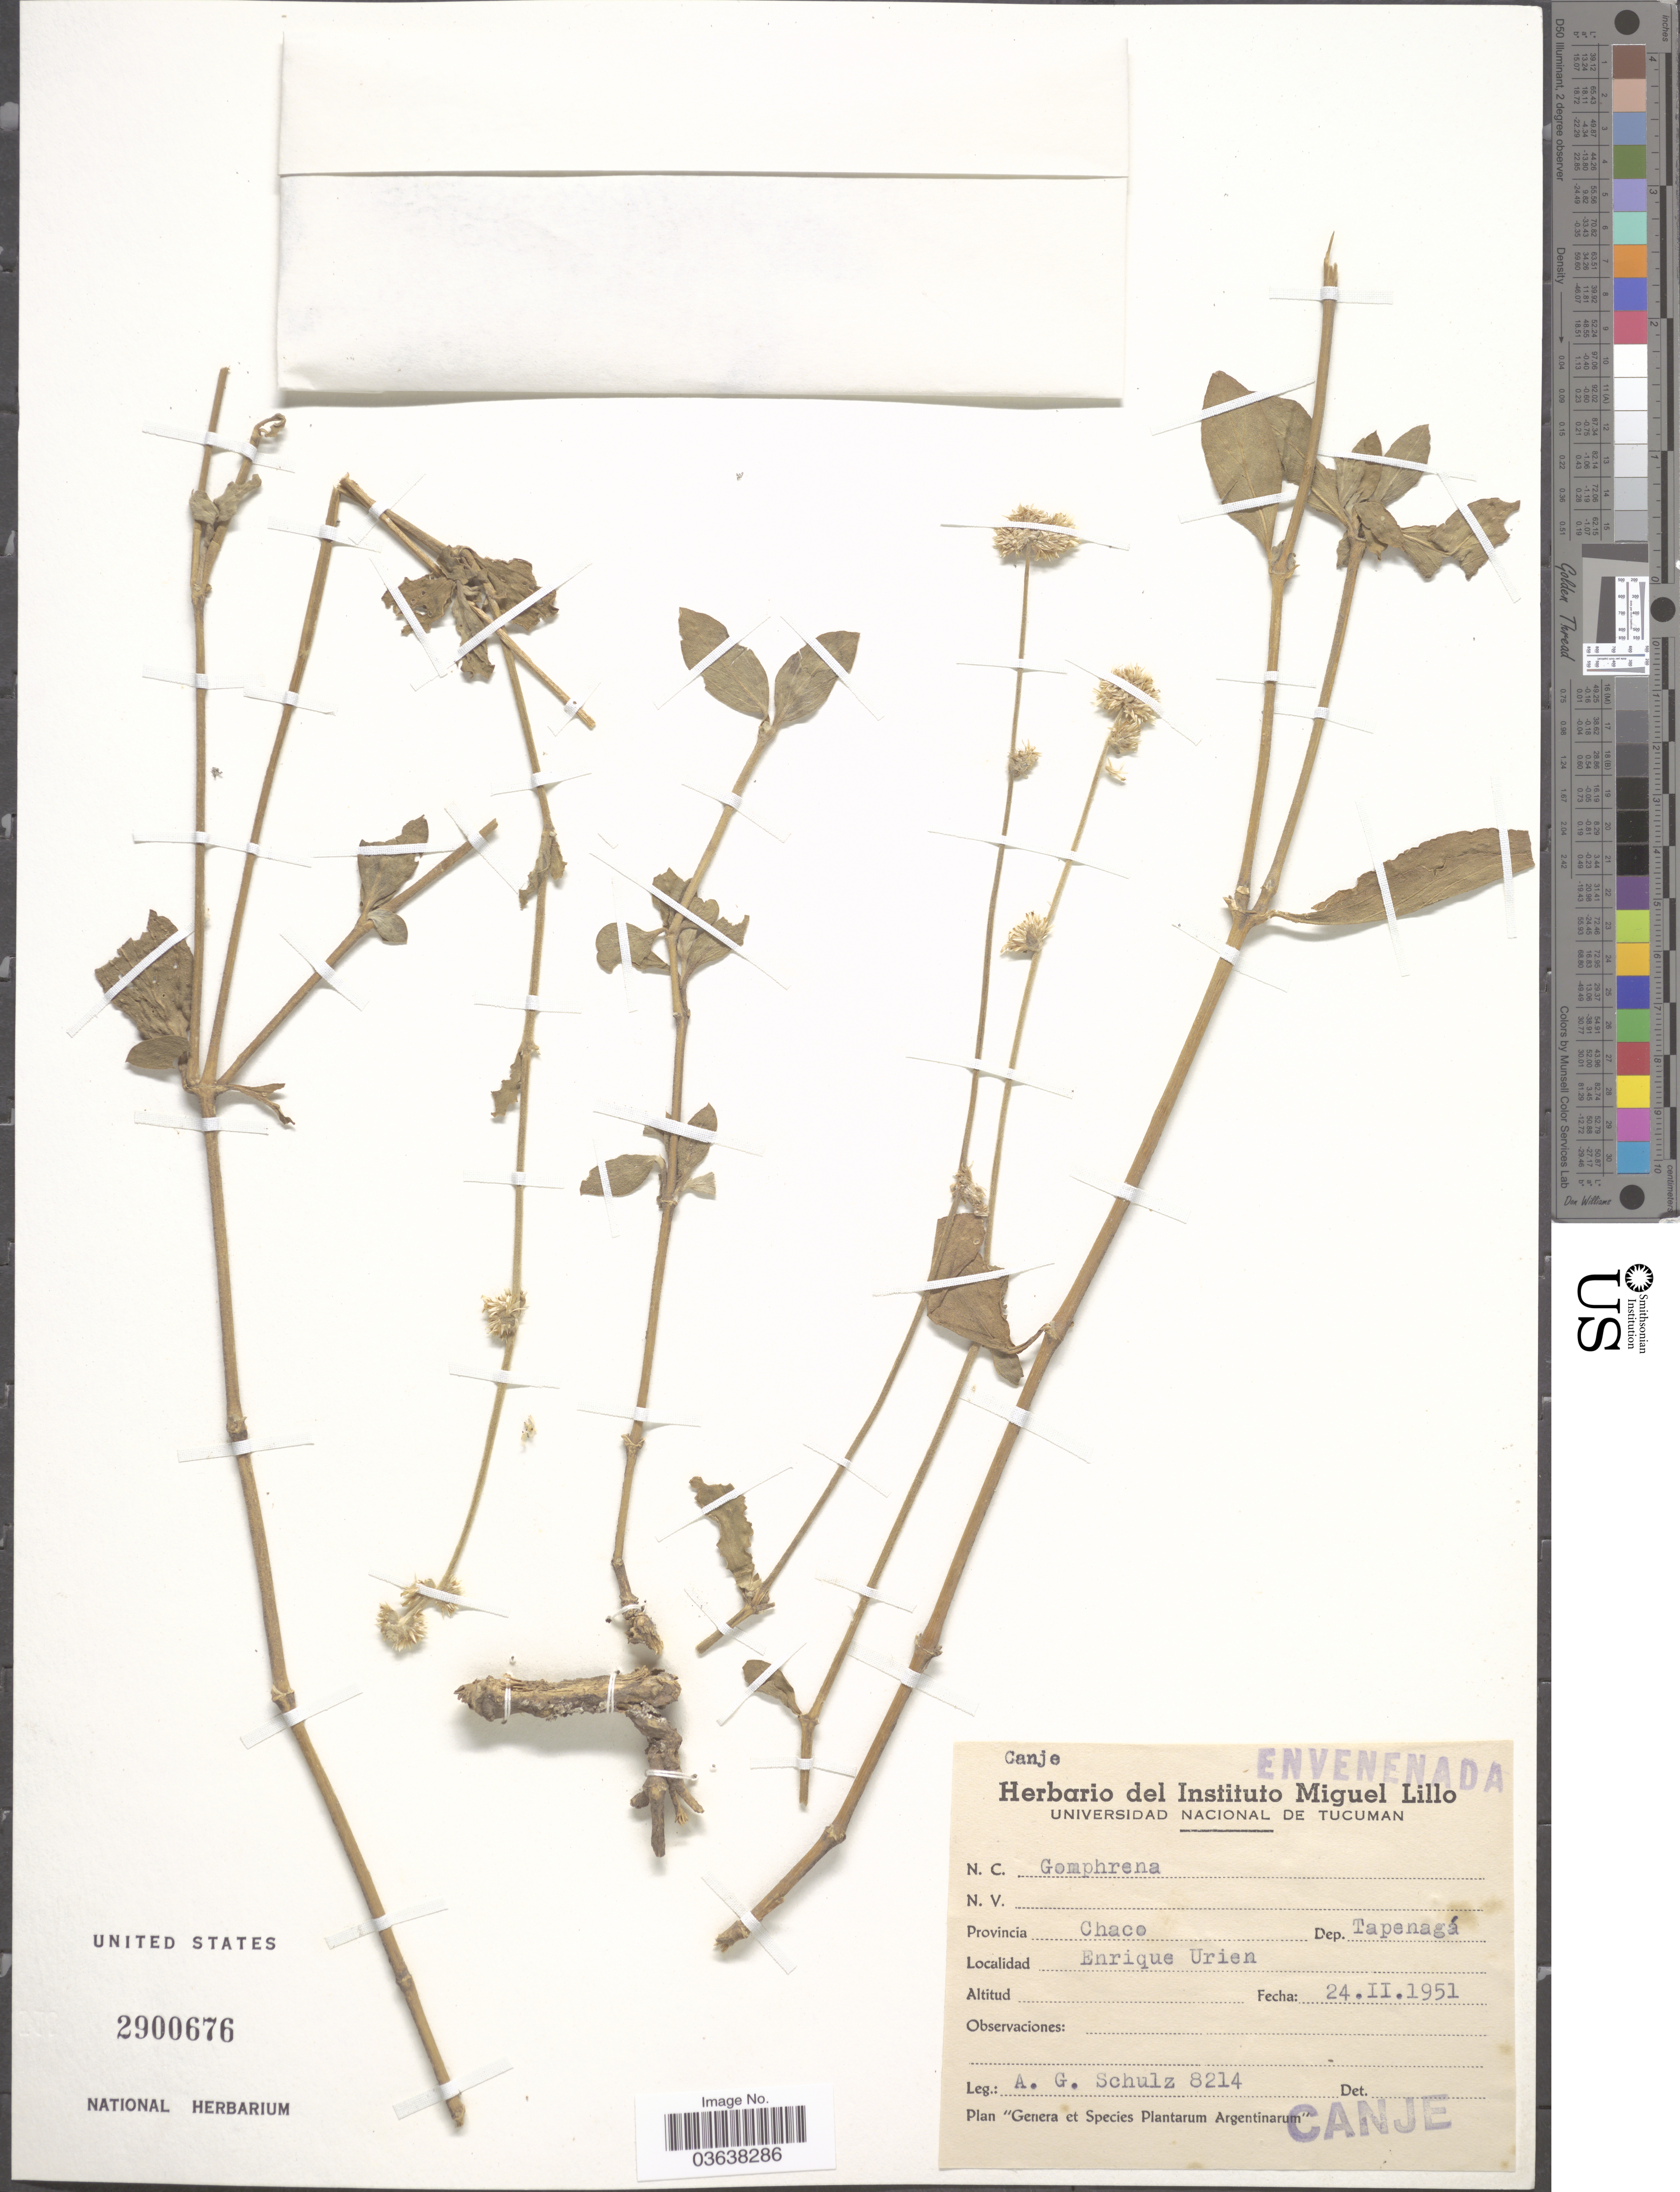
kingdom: Plantae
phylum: Tracheophyta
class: Magnoliopsida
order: Caryophyllales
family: Amaranthaceae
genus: Gomphrena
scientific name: Gomphrena sp.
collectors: A. G. Schulz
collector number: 8214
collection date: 1951-02-24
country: Argentina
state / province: Chaco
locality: Dep. Tapenagá. Enrique Urien.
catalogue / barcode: US 2900676